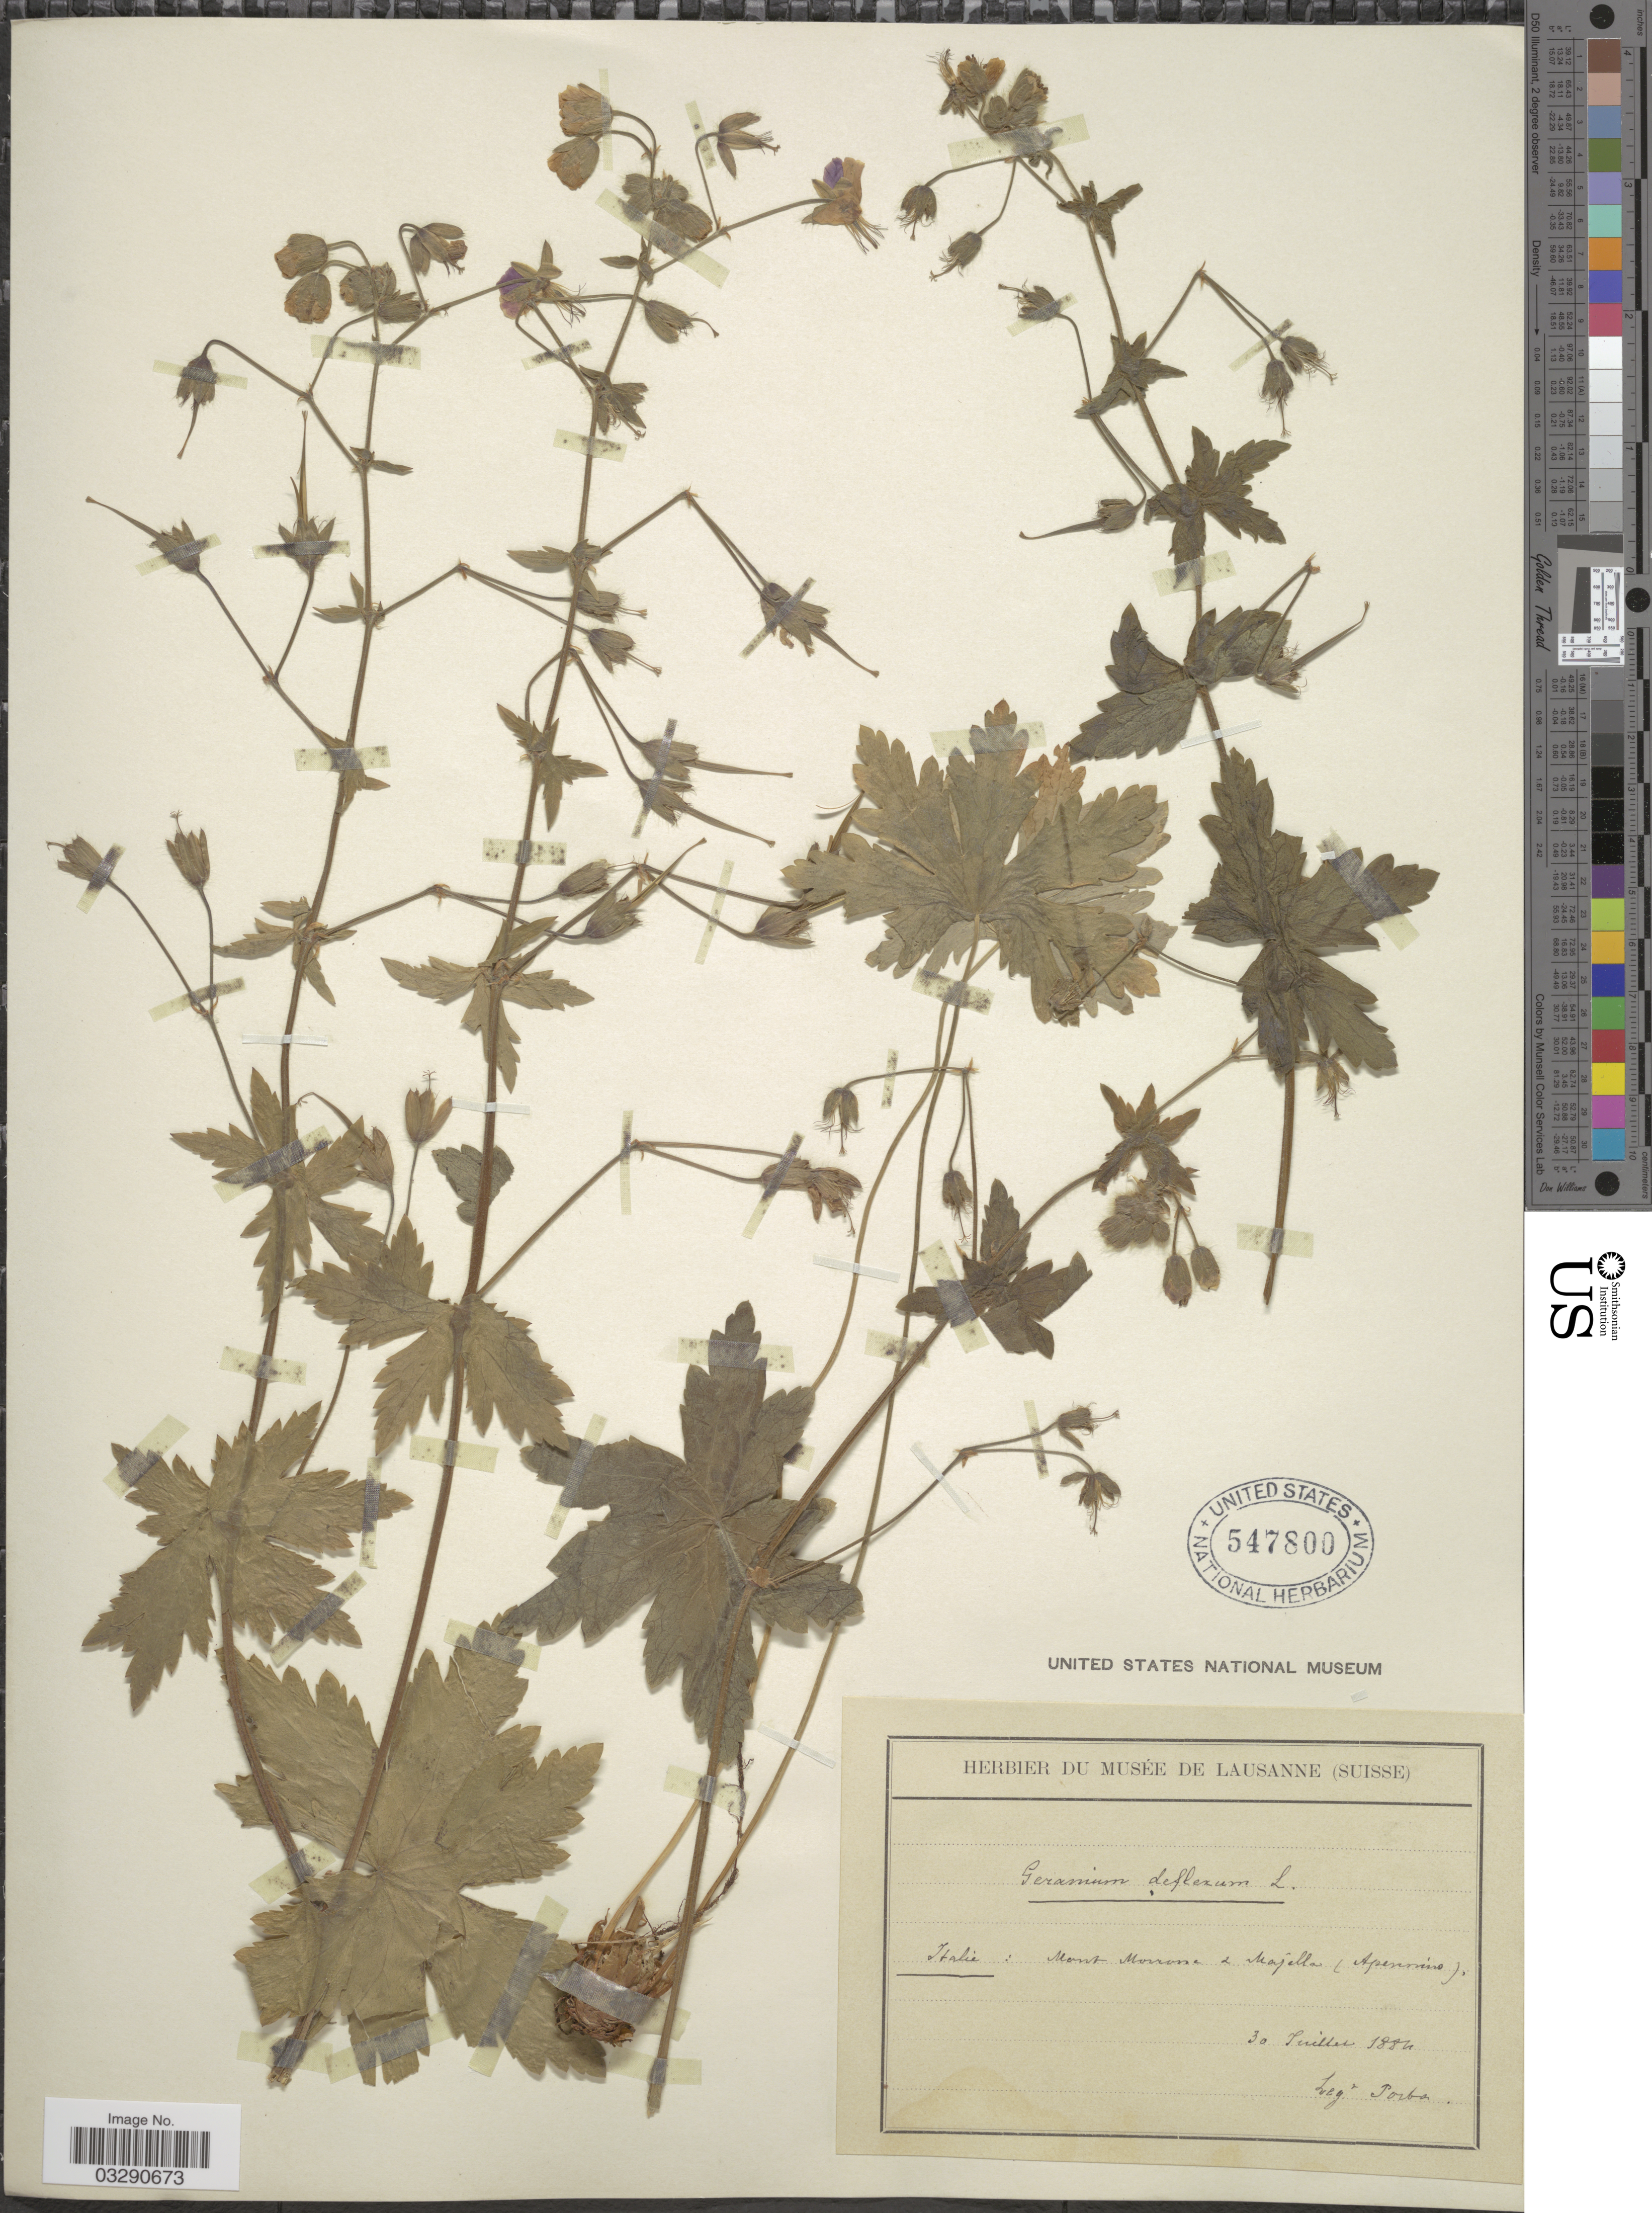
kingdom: Plantae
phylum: Tracheophyta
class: Magnoliopsida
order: Geraniales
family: Geraniaceae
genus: Geranium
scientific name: Geranium deflexum L. ined.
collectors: -- Porta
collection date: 1884-07-30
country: Italy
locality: Mont Morrone d Majella (Apennine).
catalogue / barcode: US 547800